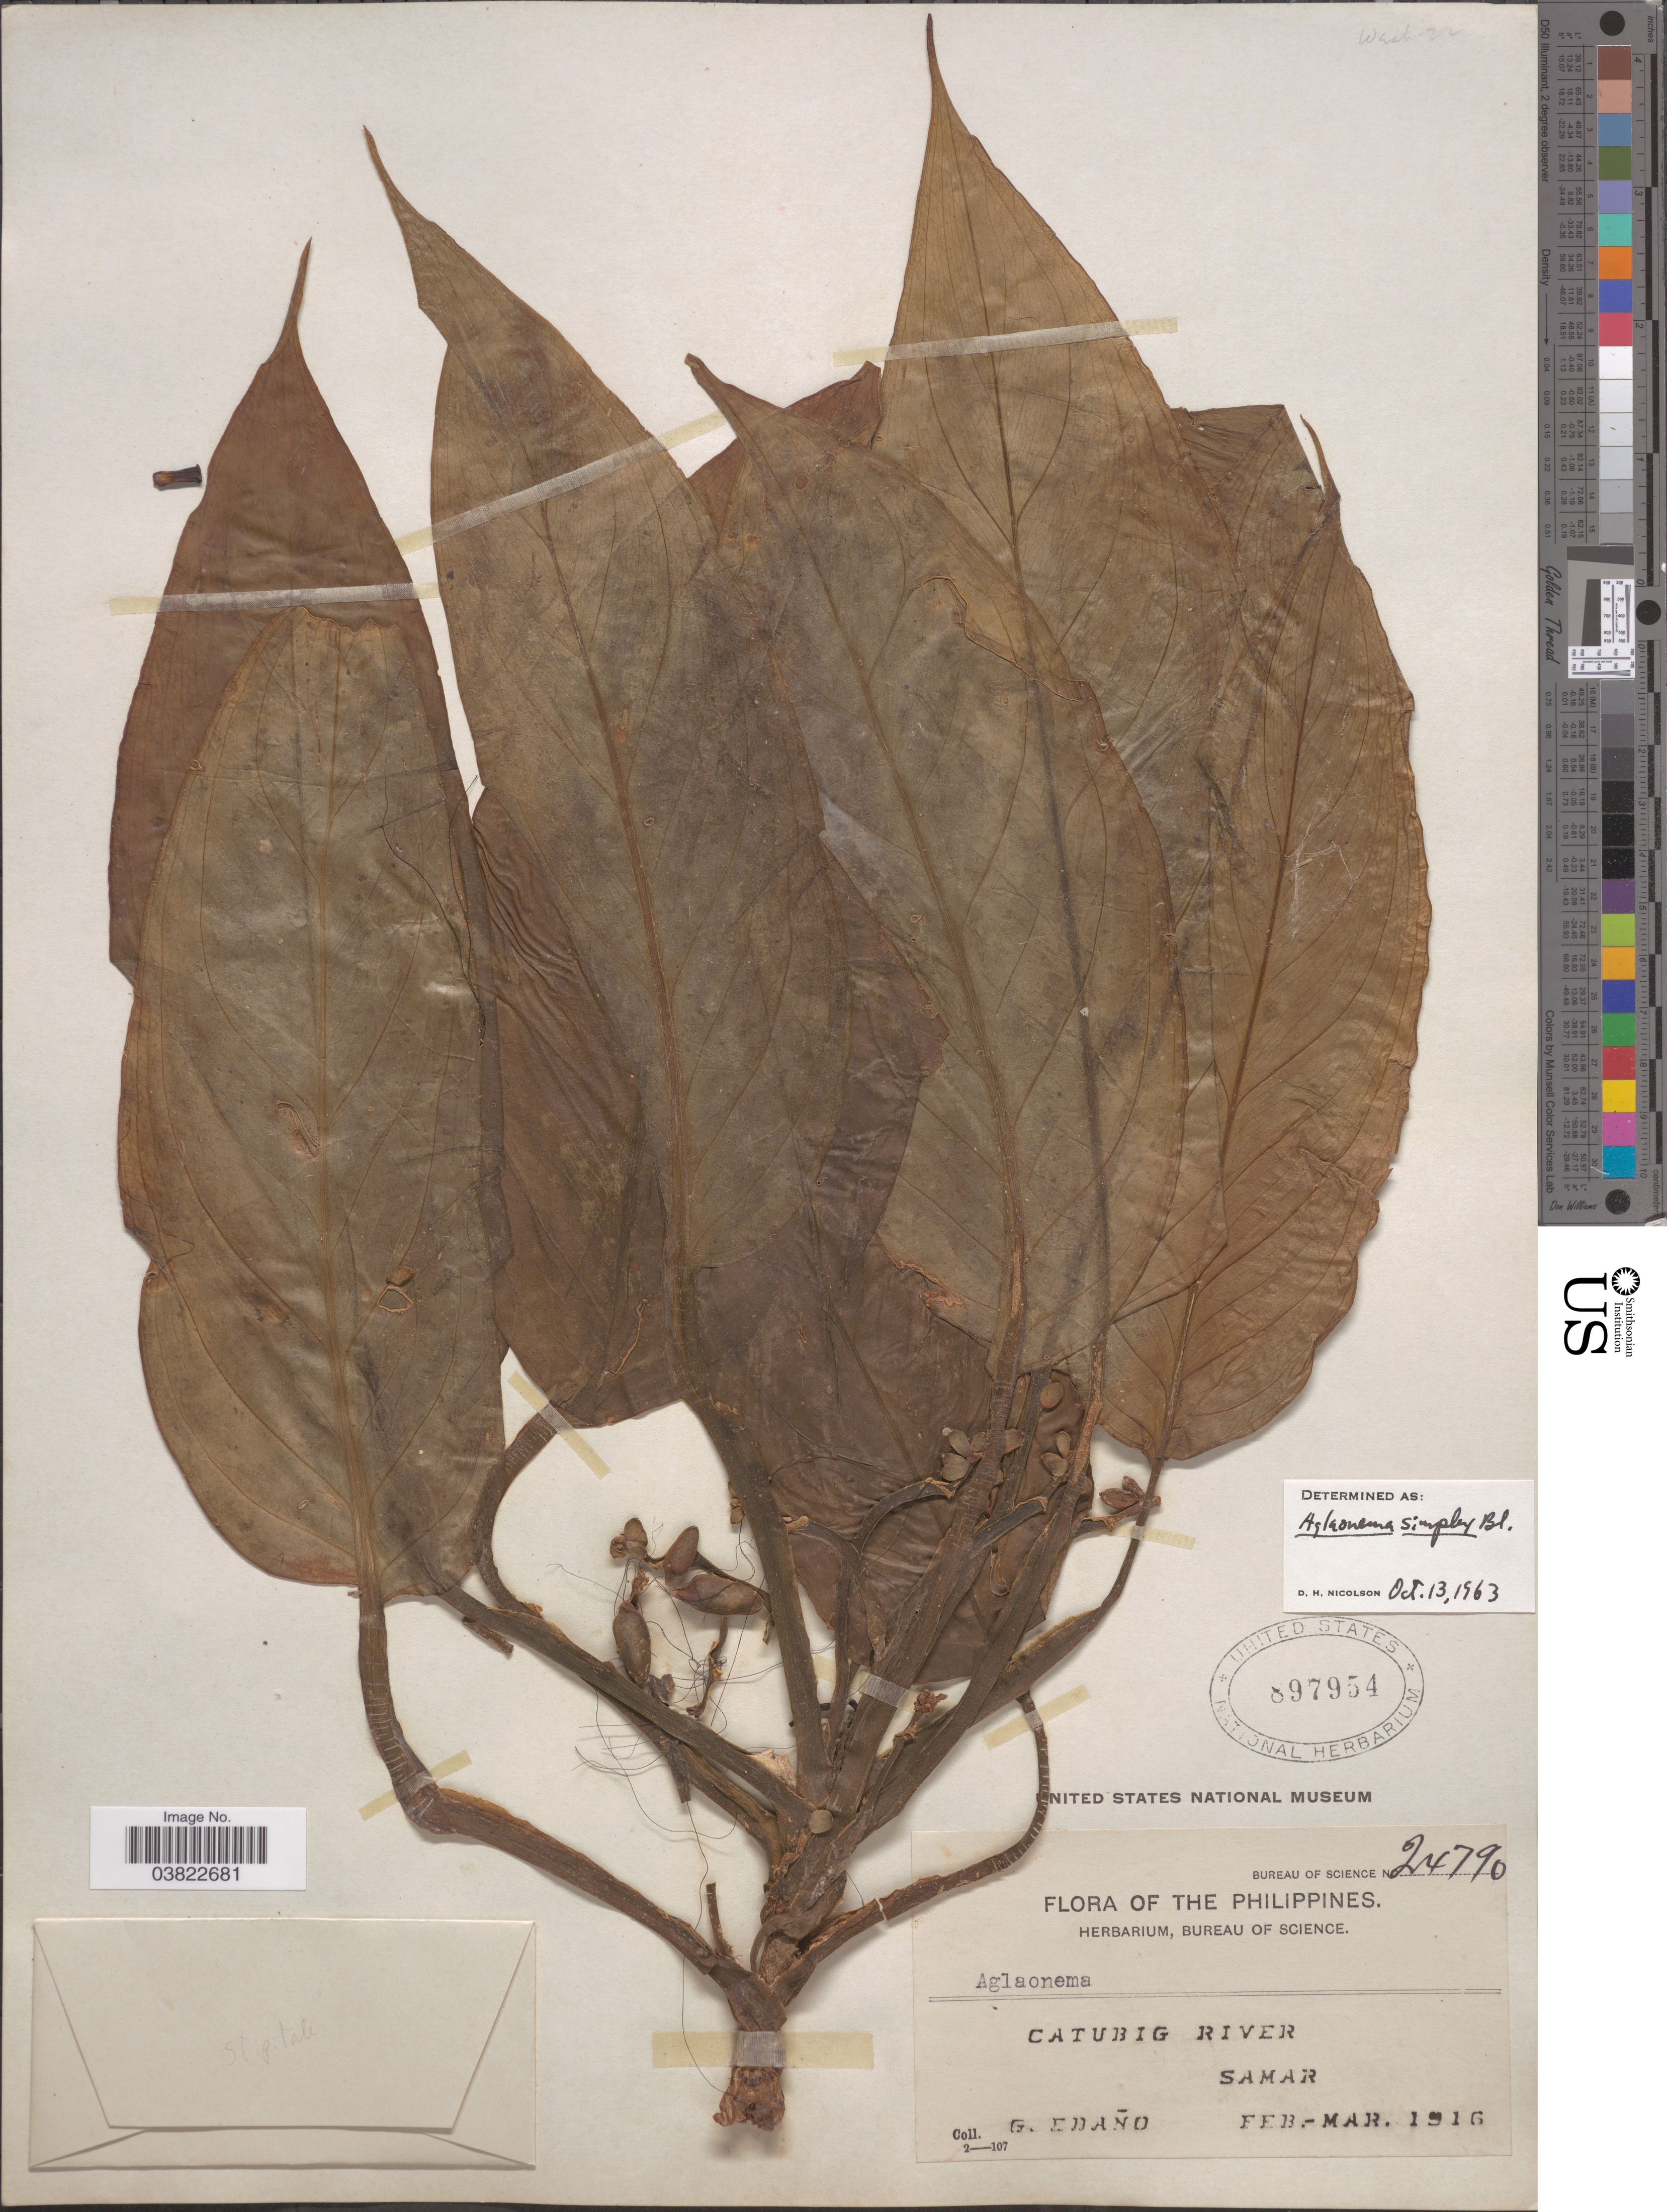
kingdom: Plantae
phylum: Tracheophyta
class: Liliopsida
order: Alismatales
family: Araceae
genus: Aglaonema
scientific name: Aglaonema simplex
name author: Blume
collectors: G. Edaño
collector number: Bureau of Science 24790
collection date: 1916-02/1916-03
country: Philippines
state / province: Eastern Visayas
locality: Catubig River. Samar.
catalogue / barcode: US 897954